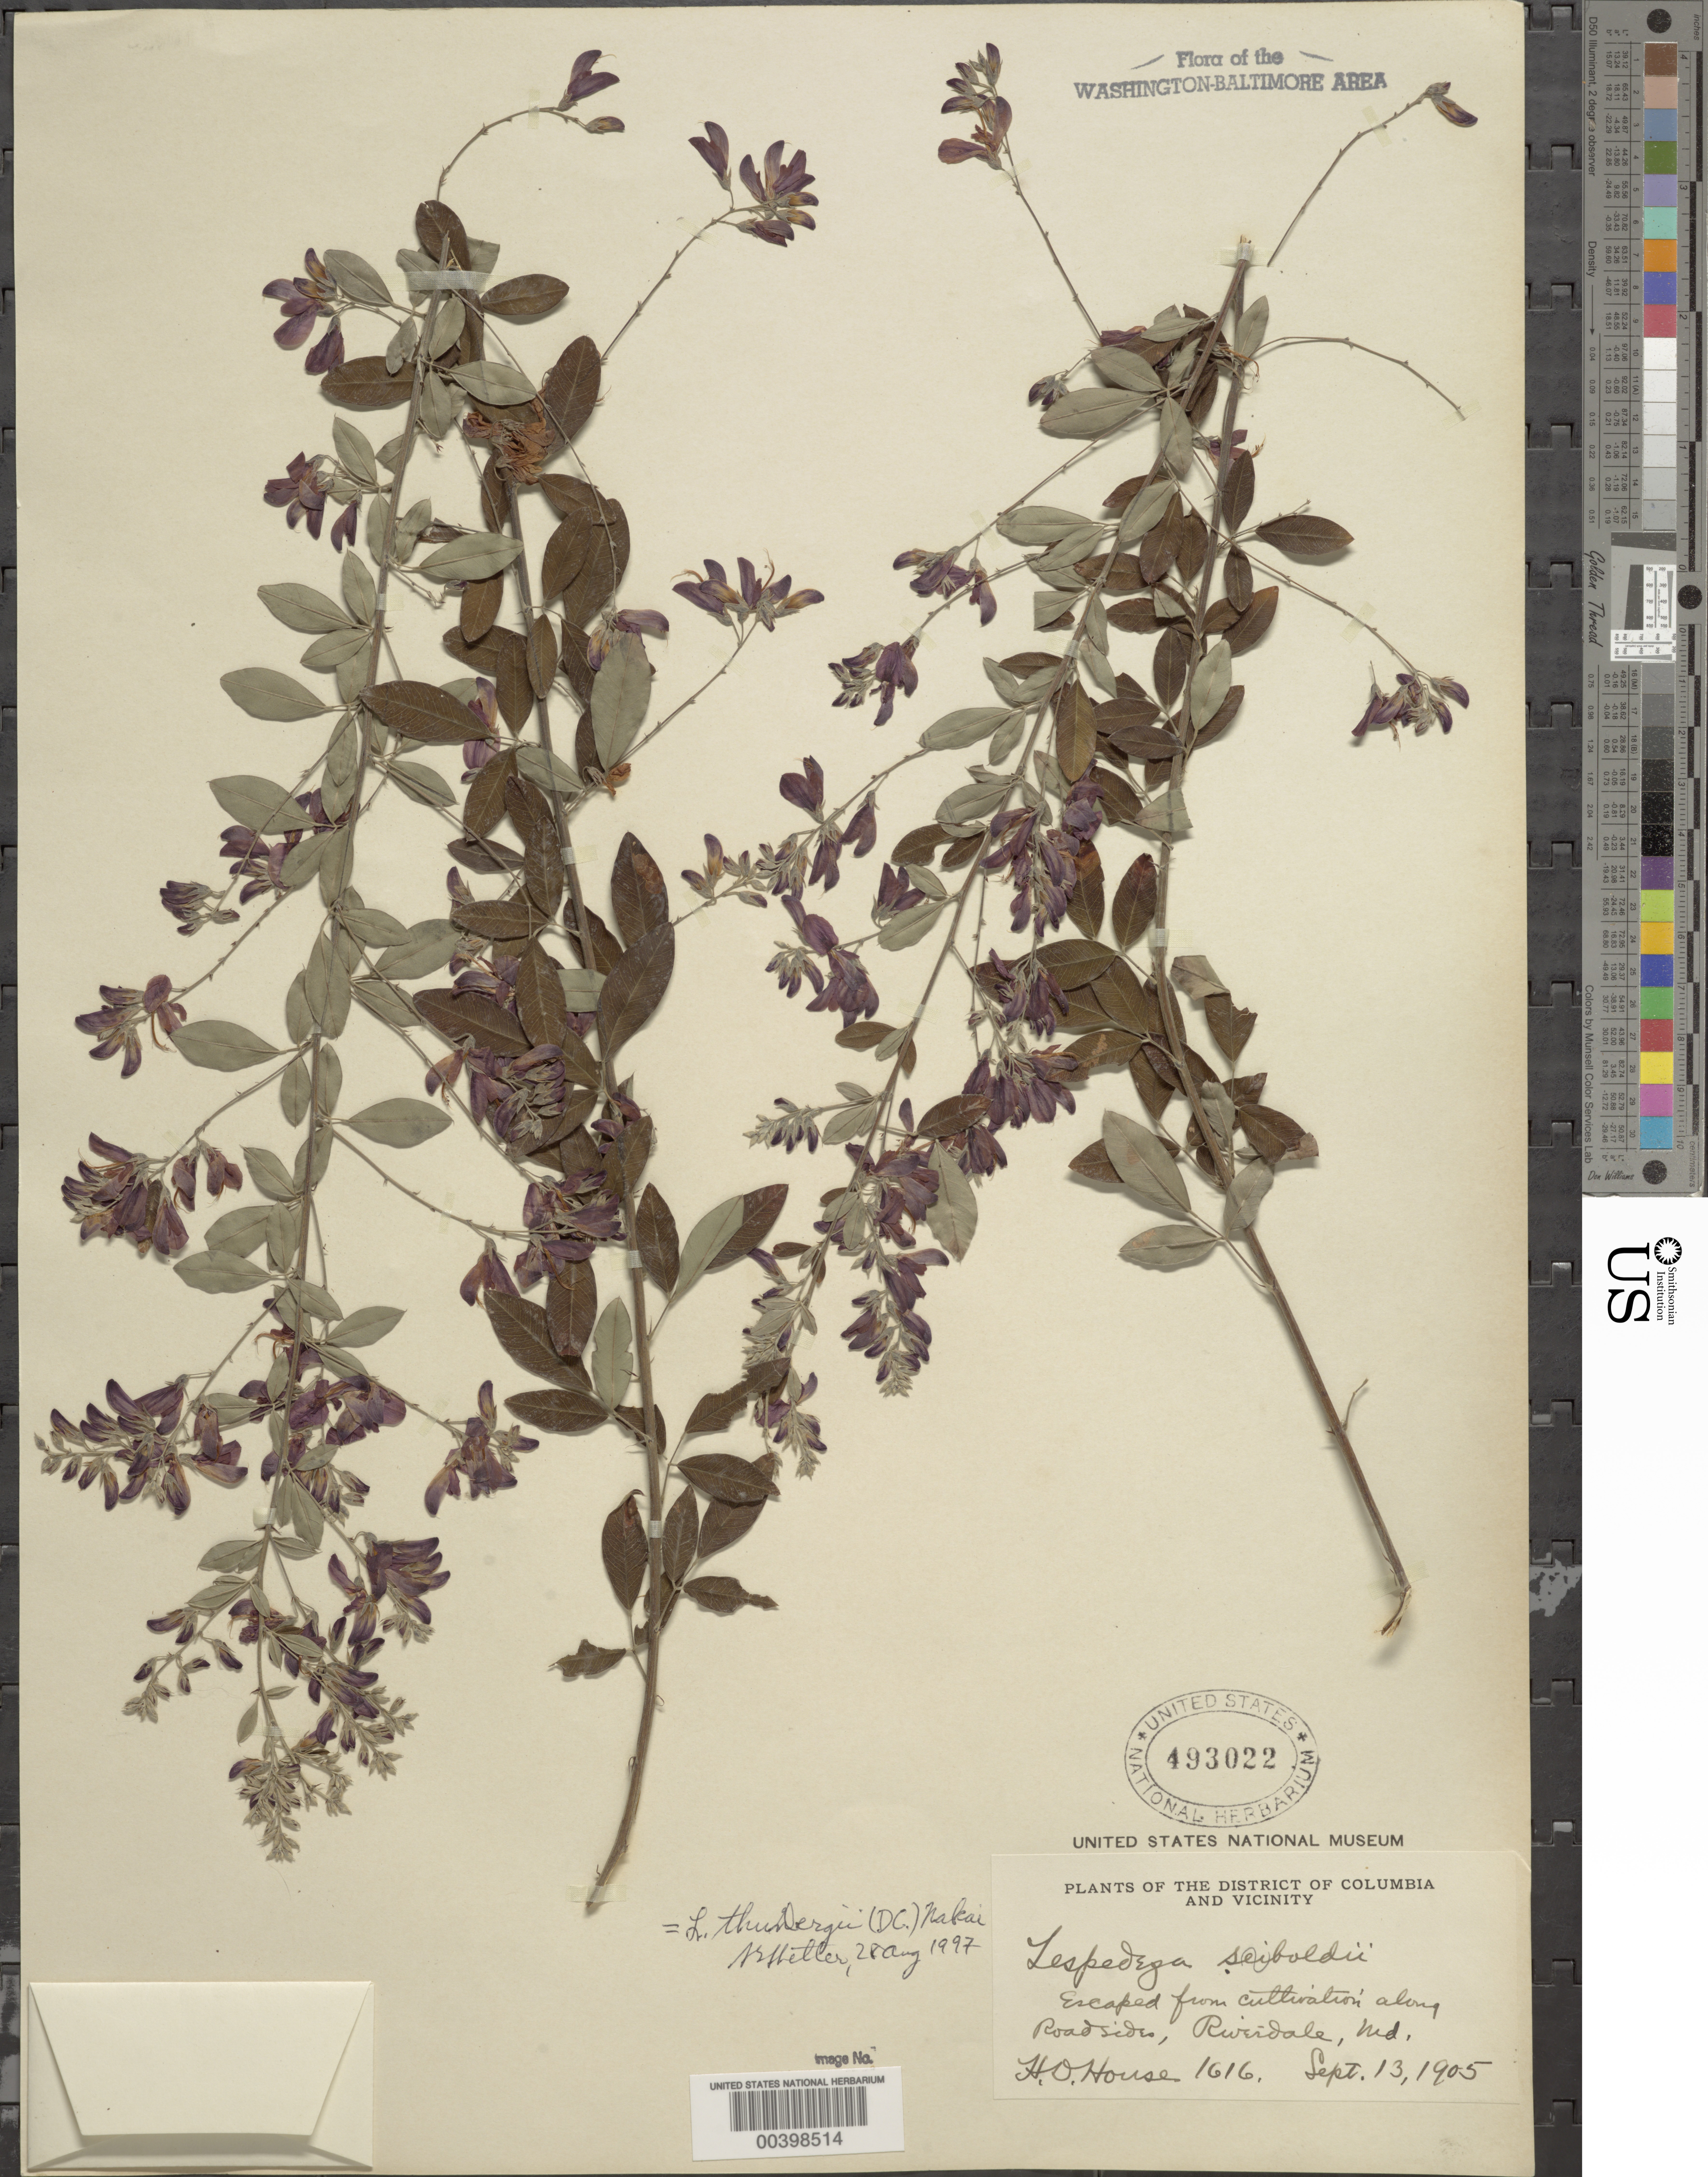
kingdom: Plantae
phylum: Tracheophyta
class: Magnoliopsida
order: Fabales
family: Fabaceae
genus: Lespedeza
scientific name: Lespedeza thunbergii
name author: (DC.) Nakai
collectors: H. D. House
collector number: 1616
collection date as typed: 13 Sep 1905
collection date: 1905-09-13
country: United States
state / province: Maryland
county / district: Prince George's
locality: Riverdale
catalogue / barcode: US 493022